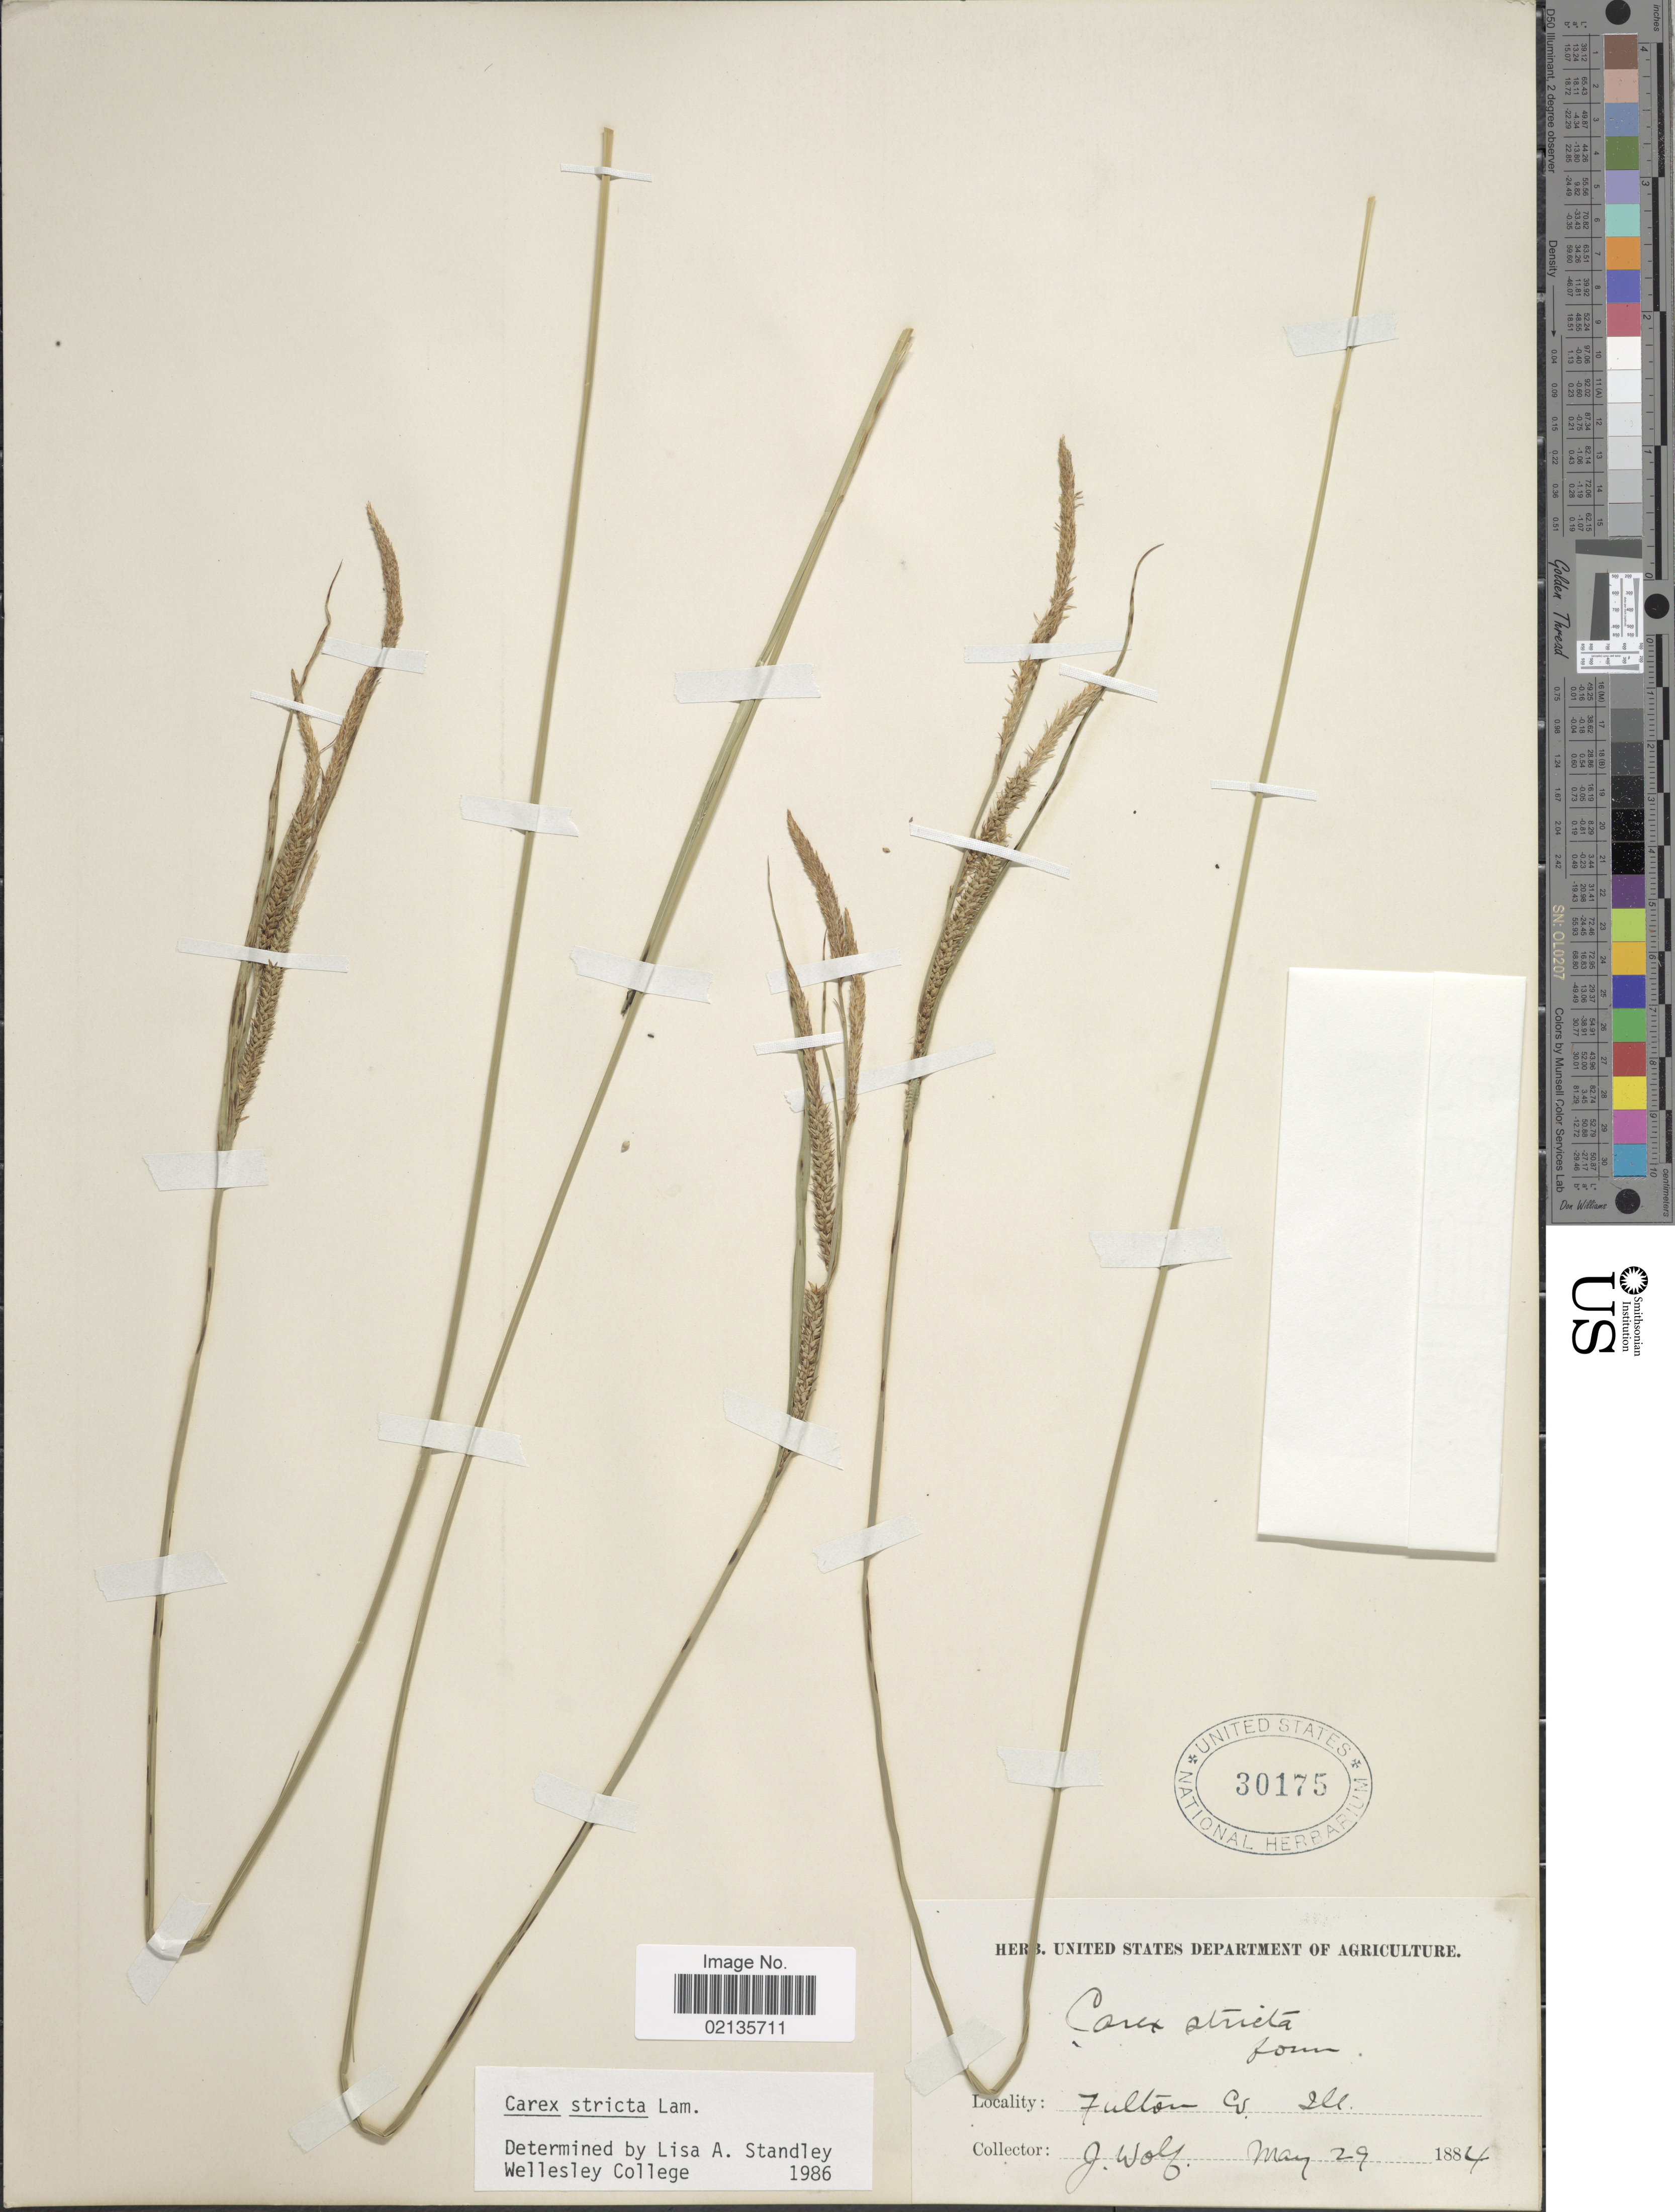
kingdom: Plantae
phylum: Tracheophyta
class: Liliopsida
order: Poales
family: Cyperaceae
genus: Carex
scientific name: Carex stricta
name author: Lam.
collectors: J. Wolf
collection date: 1884-05-29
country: United States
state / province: Illinois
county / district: Fulton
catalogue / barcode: US 30175